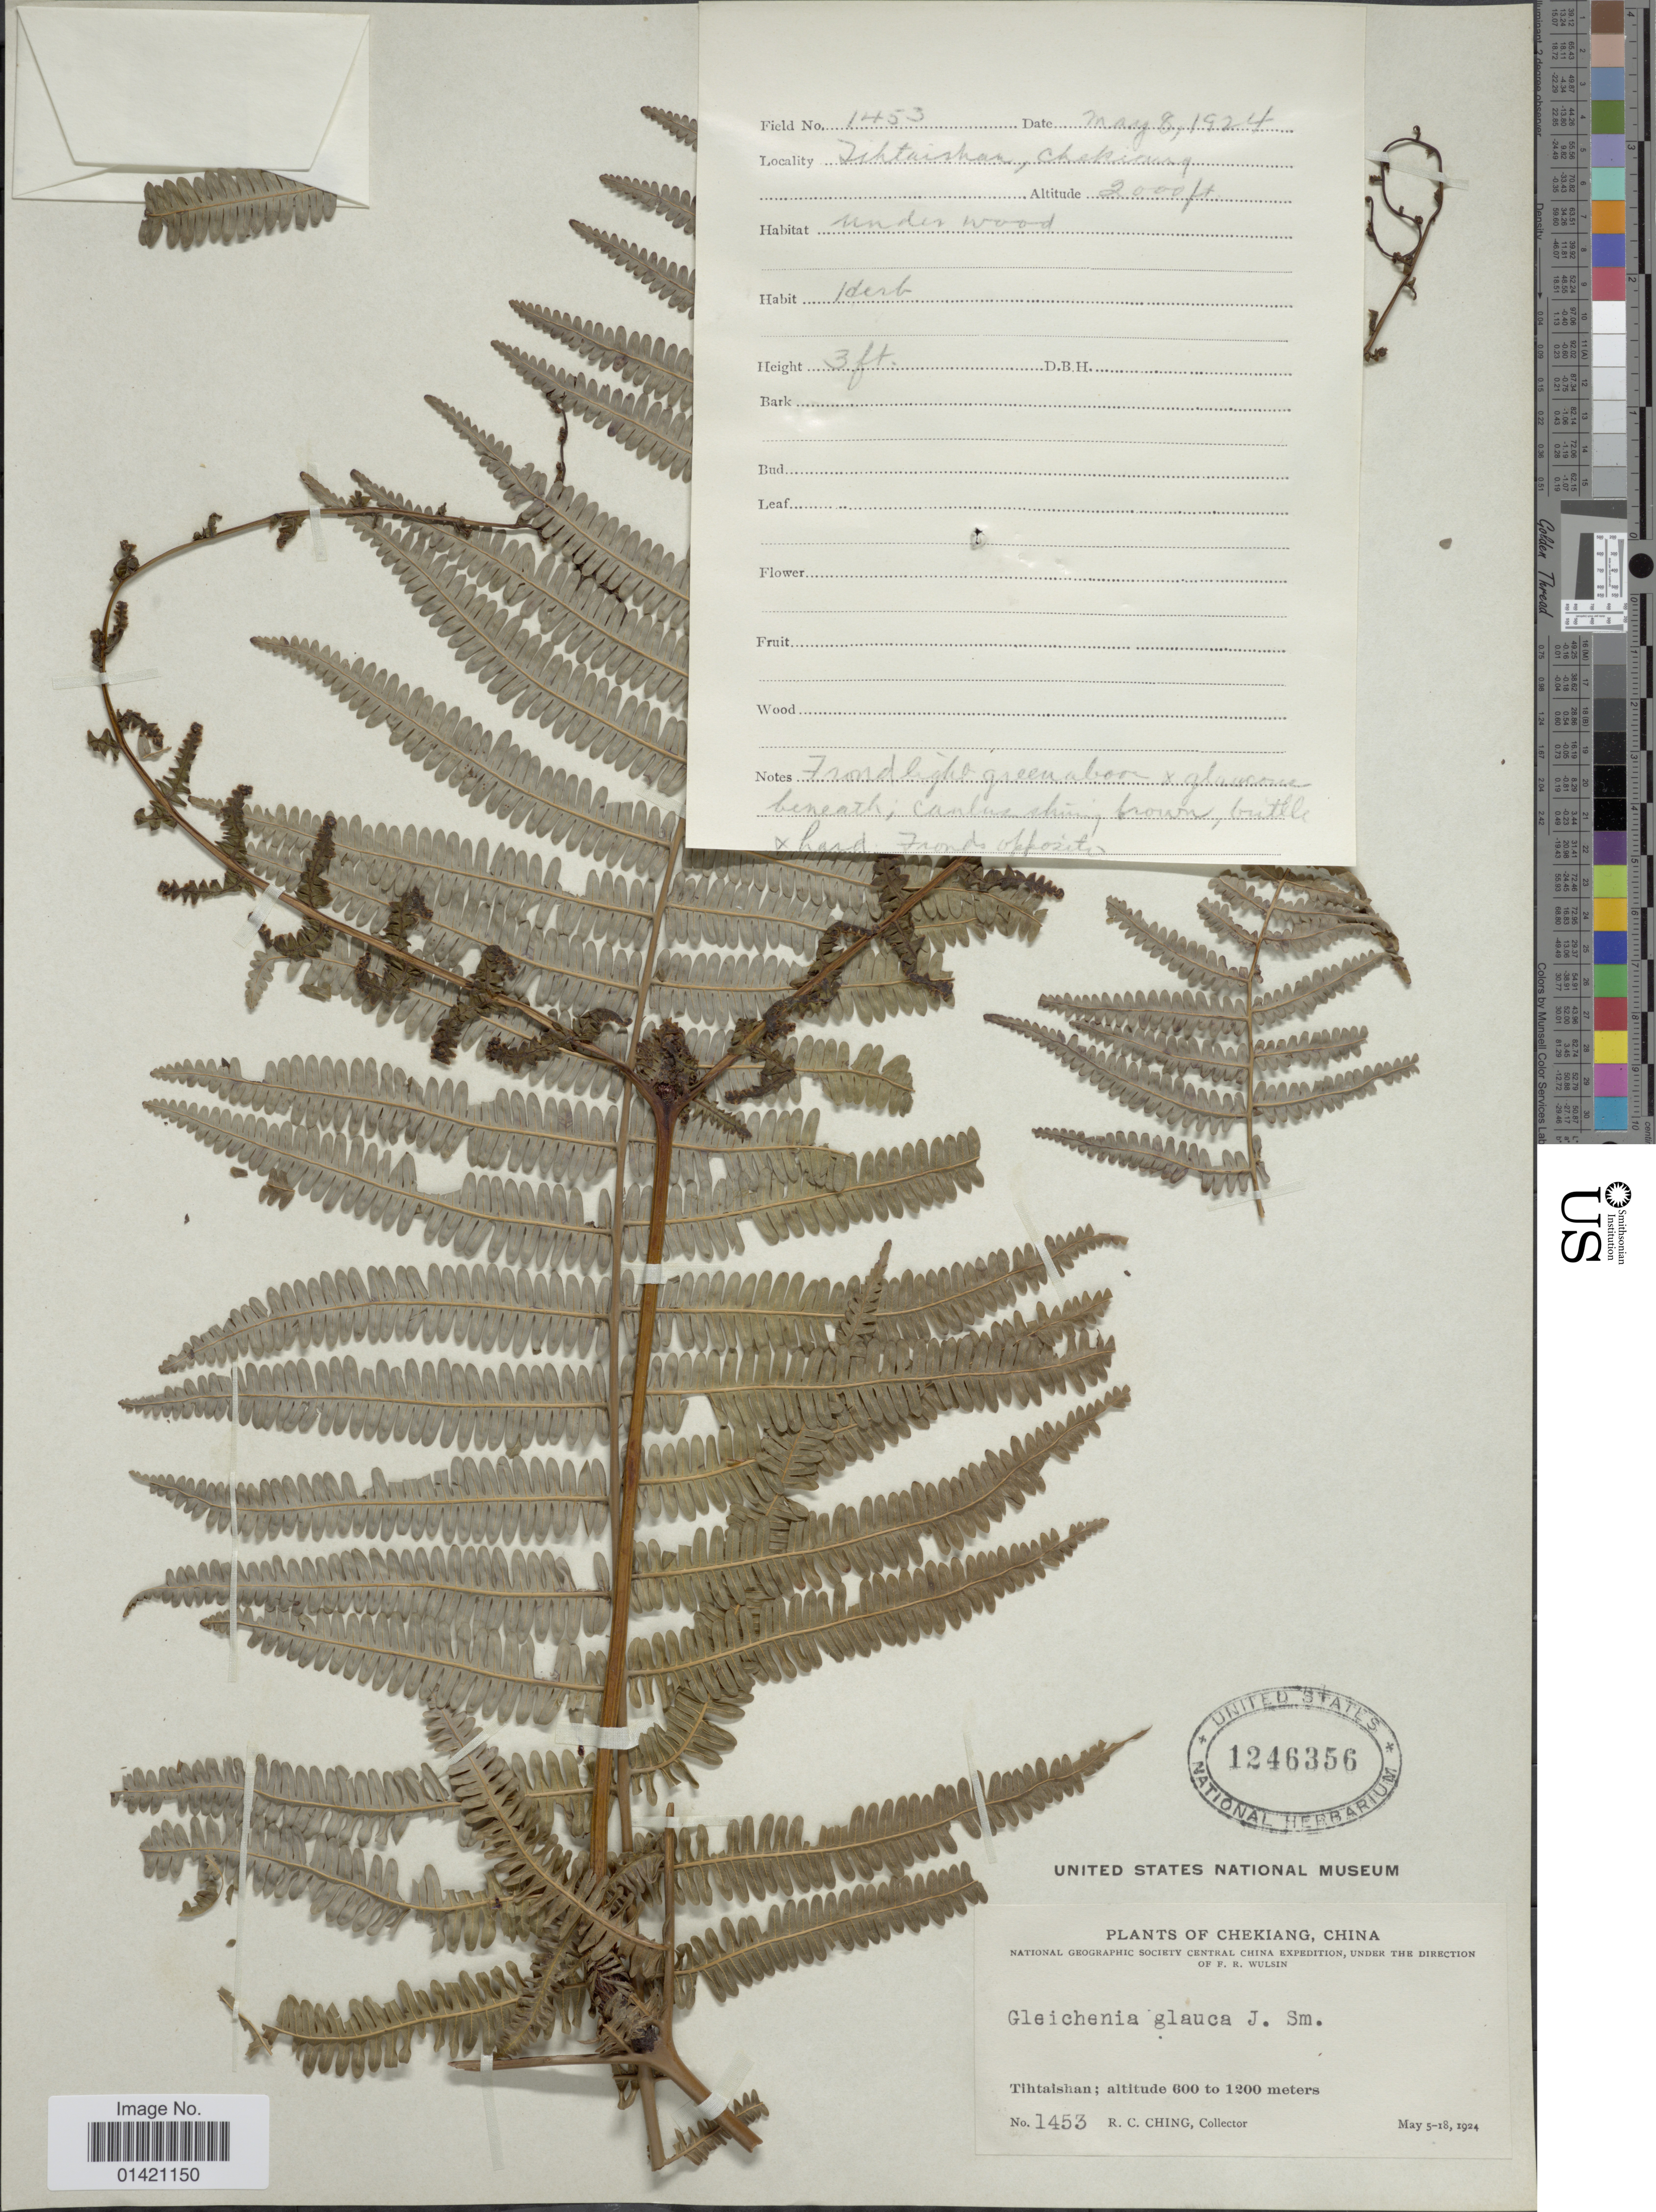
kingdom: Plantae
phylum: Tracheophyta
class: Polypodiopsida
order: Gleicheniales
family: Gleicheniaceae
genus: Diplopterygium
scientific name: Diplopterygium glaucum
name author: (Thunb. ex Houtt.) Nakai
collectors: R. C. Ching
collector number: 1453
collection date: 1924-05-05/1924-05-18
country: China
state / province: Zhejiang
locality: Chekiang. Tihtalshan.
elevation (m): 600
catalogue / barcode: US 1246356